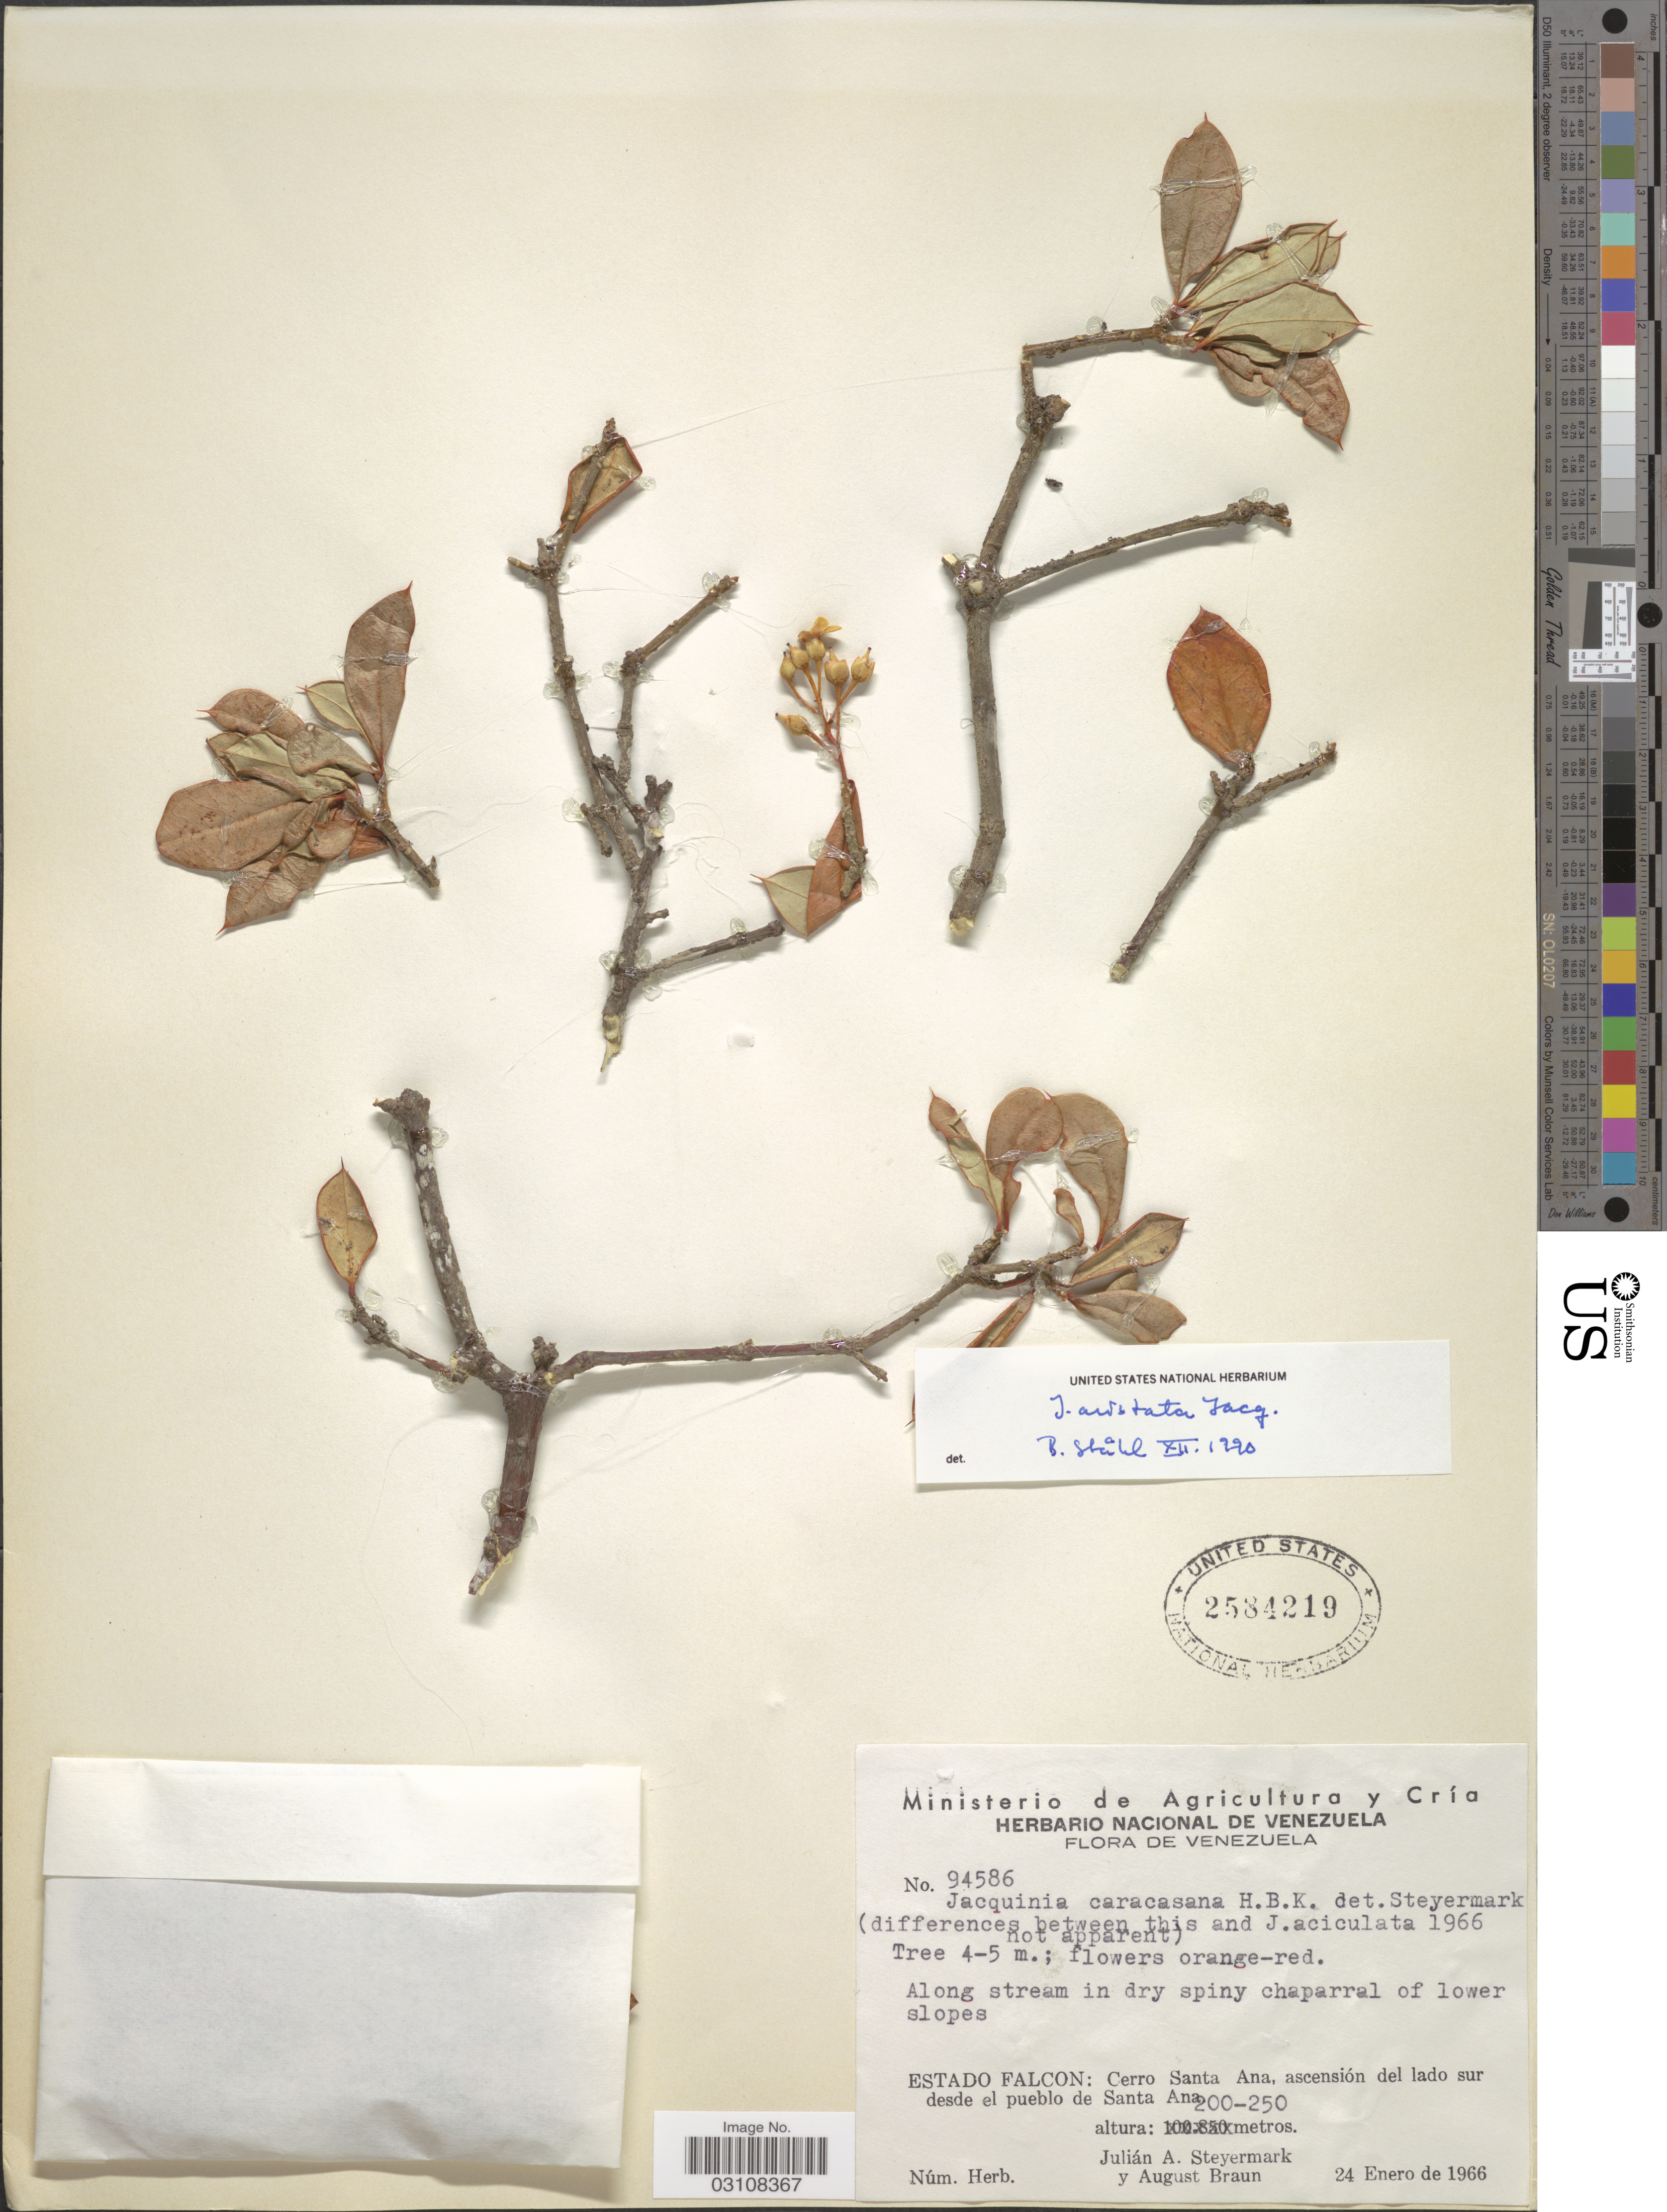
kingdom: Plantae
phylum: Tracheophyta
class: Magnoliopsida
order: Ericales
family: Primulaceae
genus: Bonellia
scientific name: Bonellia frutescens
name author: (Mill.) B. Ståhl & Källersjö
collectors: J. Steyermark & A. Braun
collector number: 94586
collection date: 1966-01-24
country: Venezuela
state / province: Falcón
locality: Cerro Santa Ana, ascensión del lado sur desde el pueblo de Santa Ana.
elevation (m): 200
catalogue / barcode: US 2584219